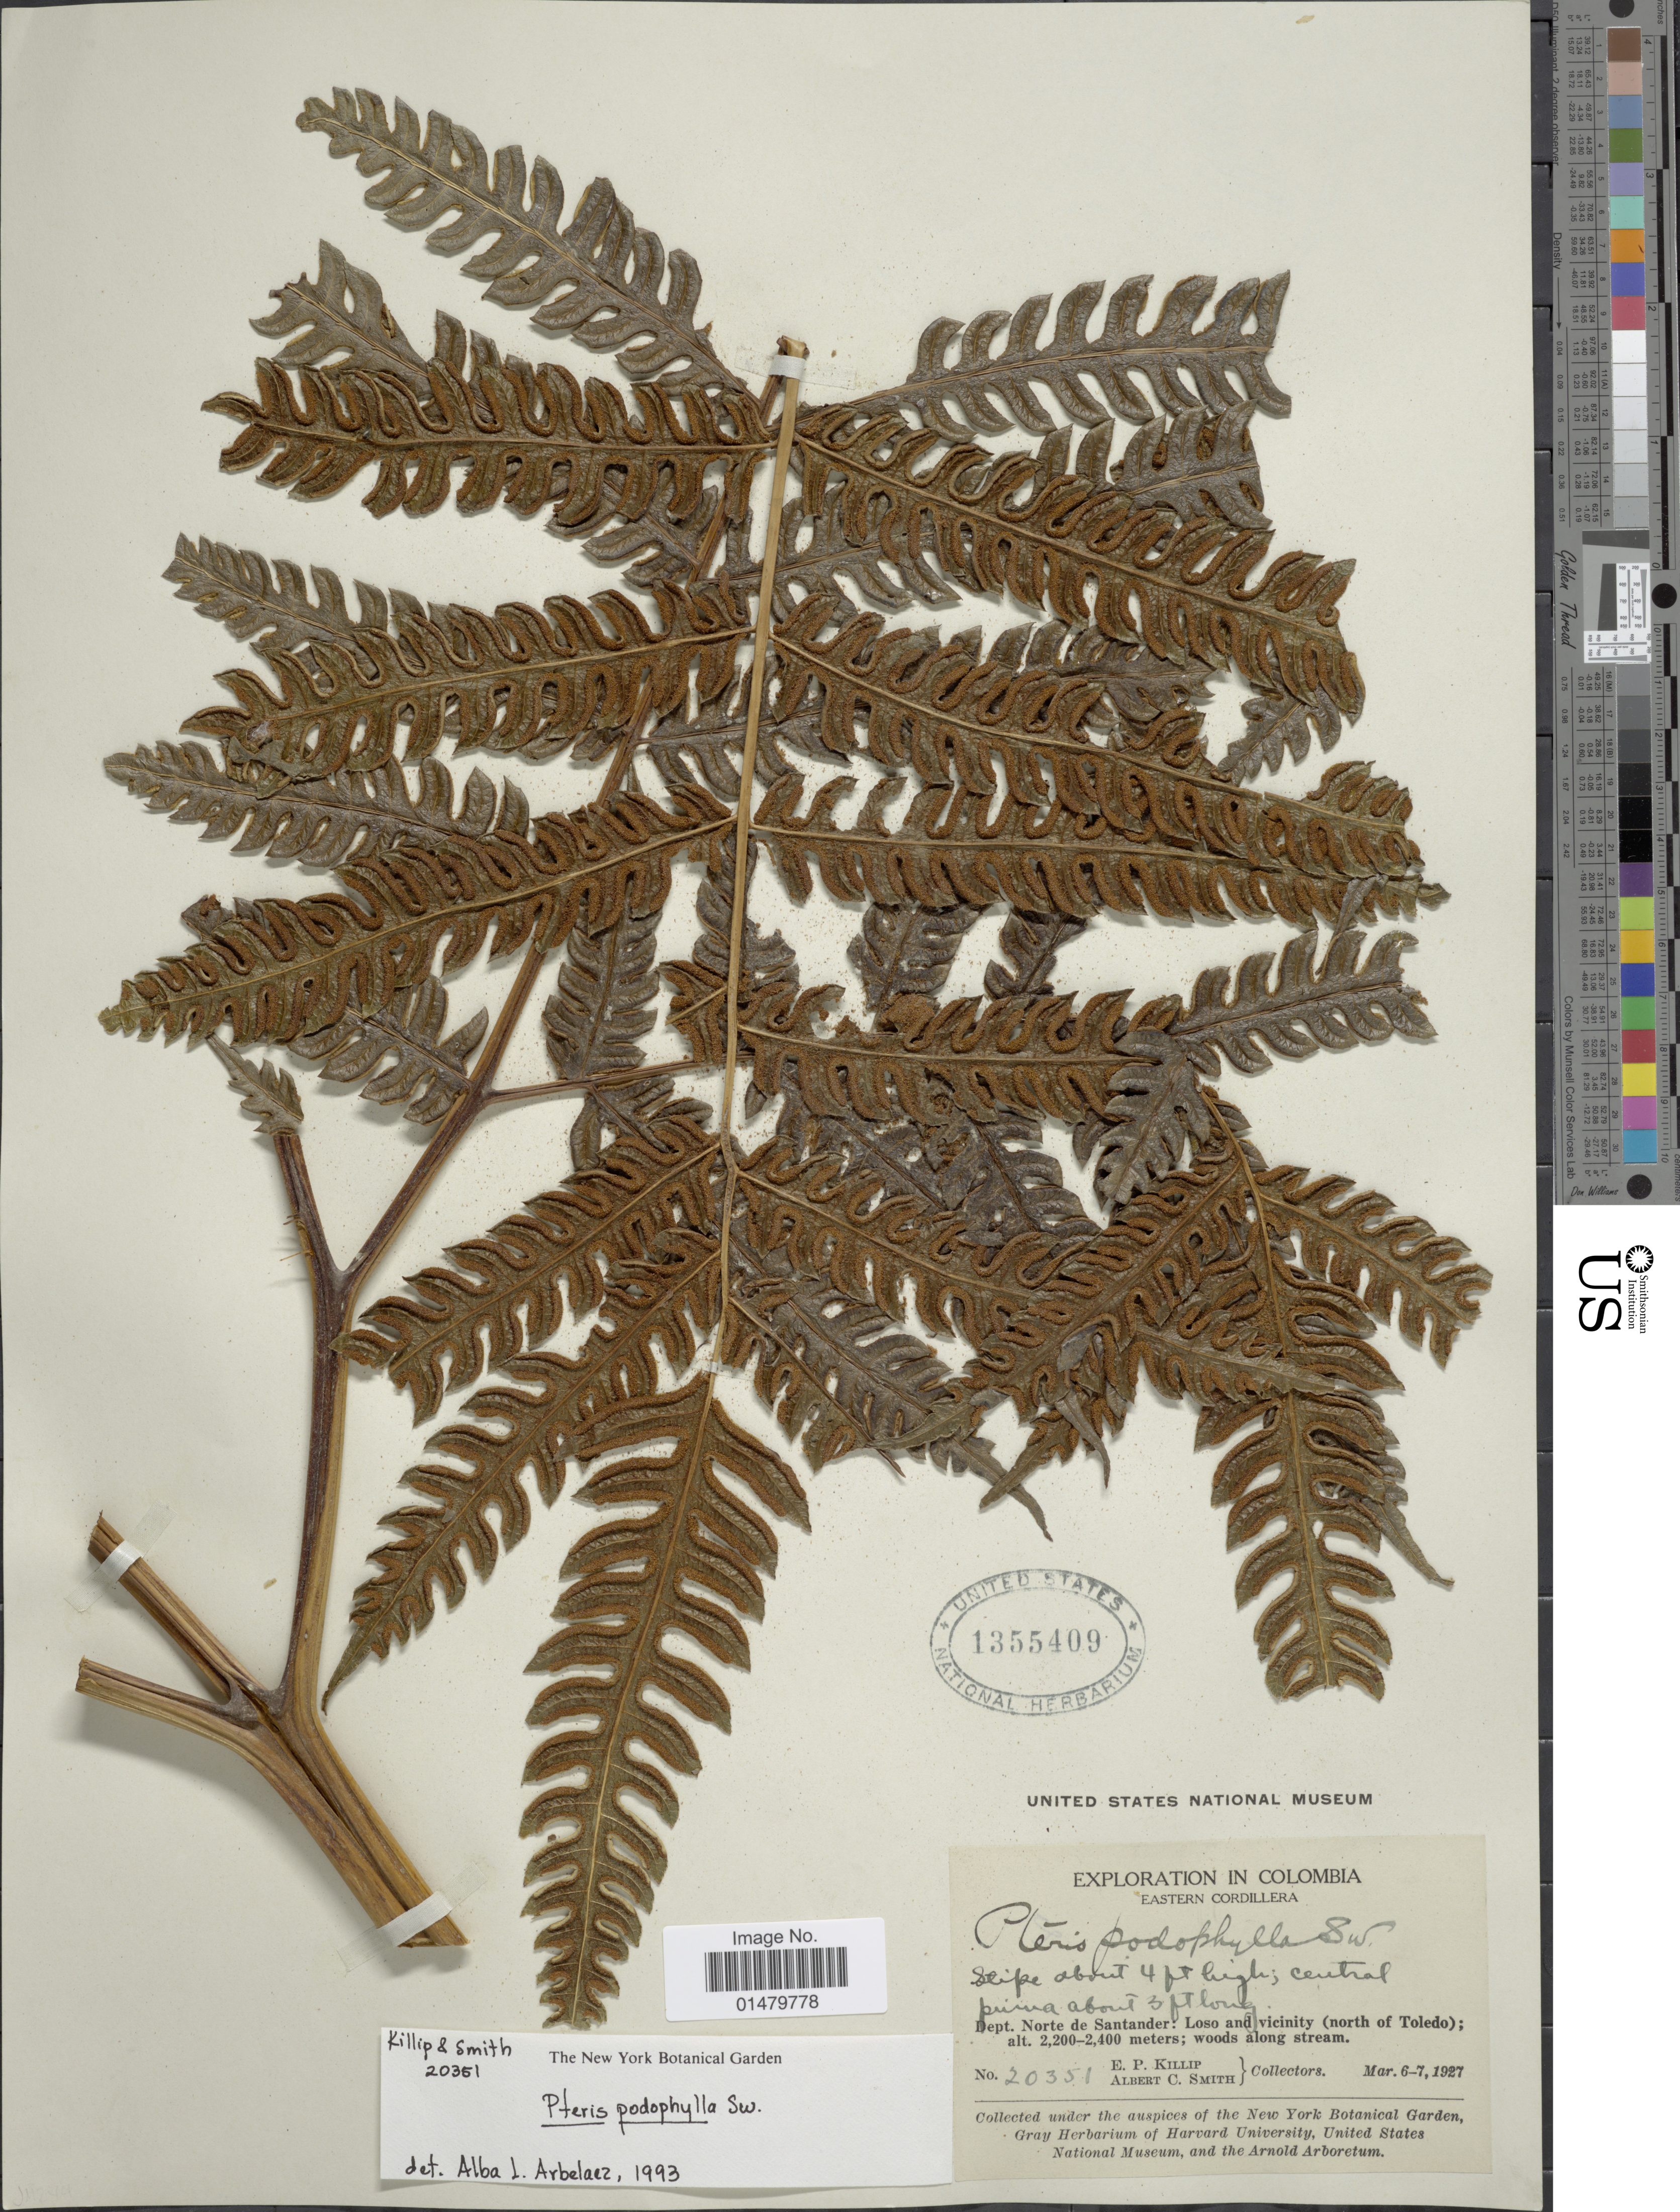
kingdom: Plantae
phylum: Tracheophyta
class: Polypodiopsida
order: Polypodiales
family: Pteridaceae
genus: Pteris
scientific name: Pteris podophylla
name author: Sw.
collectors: E. P. Killip & A. C. Smith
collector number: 20351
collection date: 1927-03-06/1927-03-07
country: Colombia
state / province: Norte de Santander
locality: Dept. Norte de Santander: Loso and vicinity (north of Toledo). Woods along stream.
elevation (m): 2200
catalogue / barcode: US 1355409